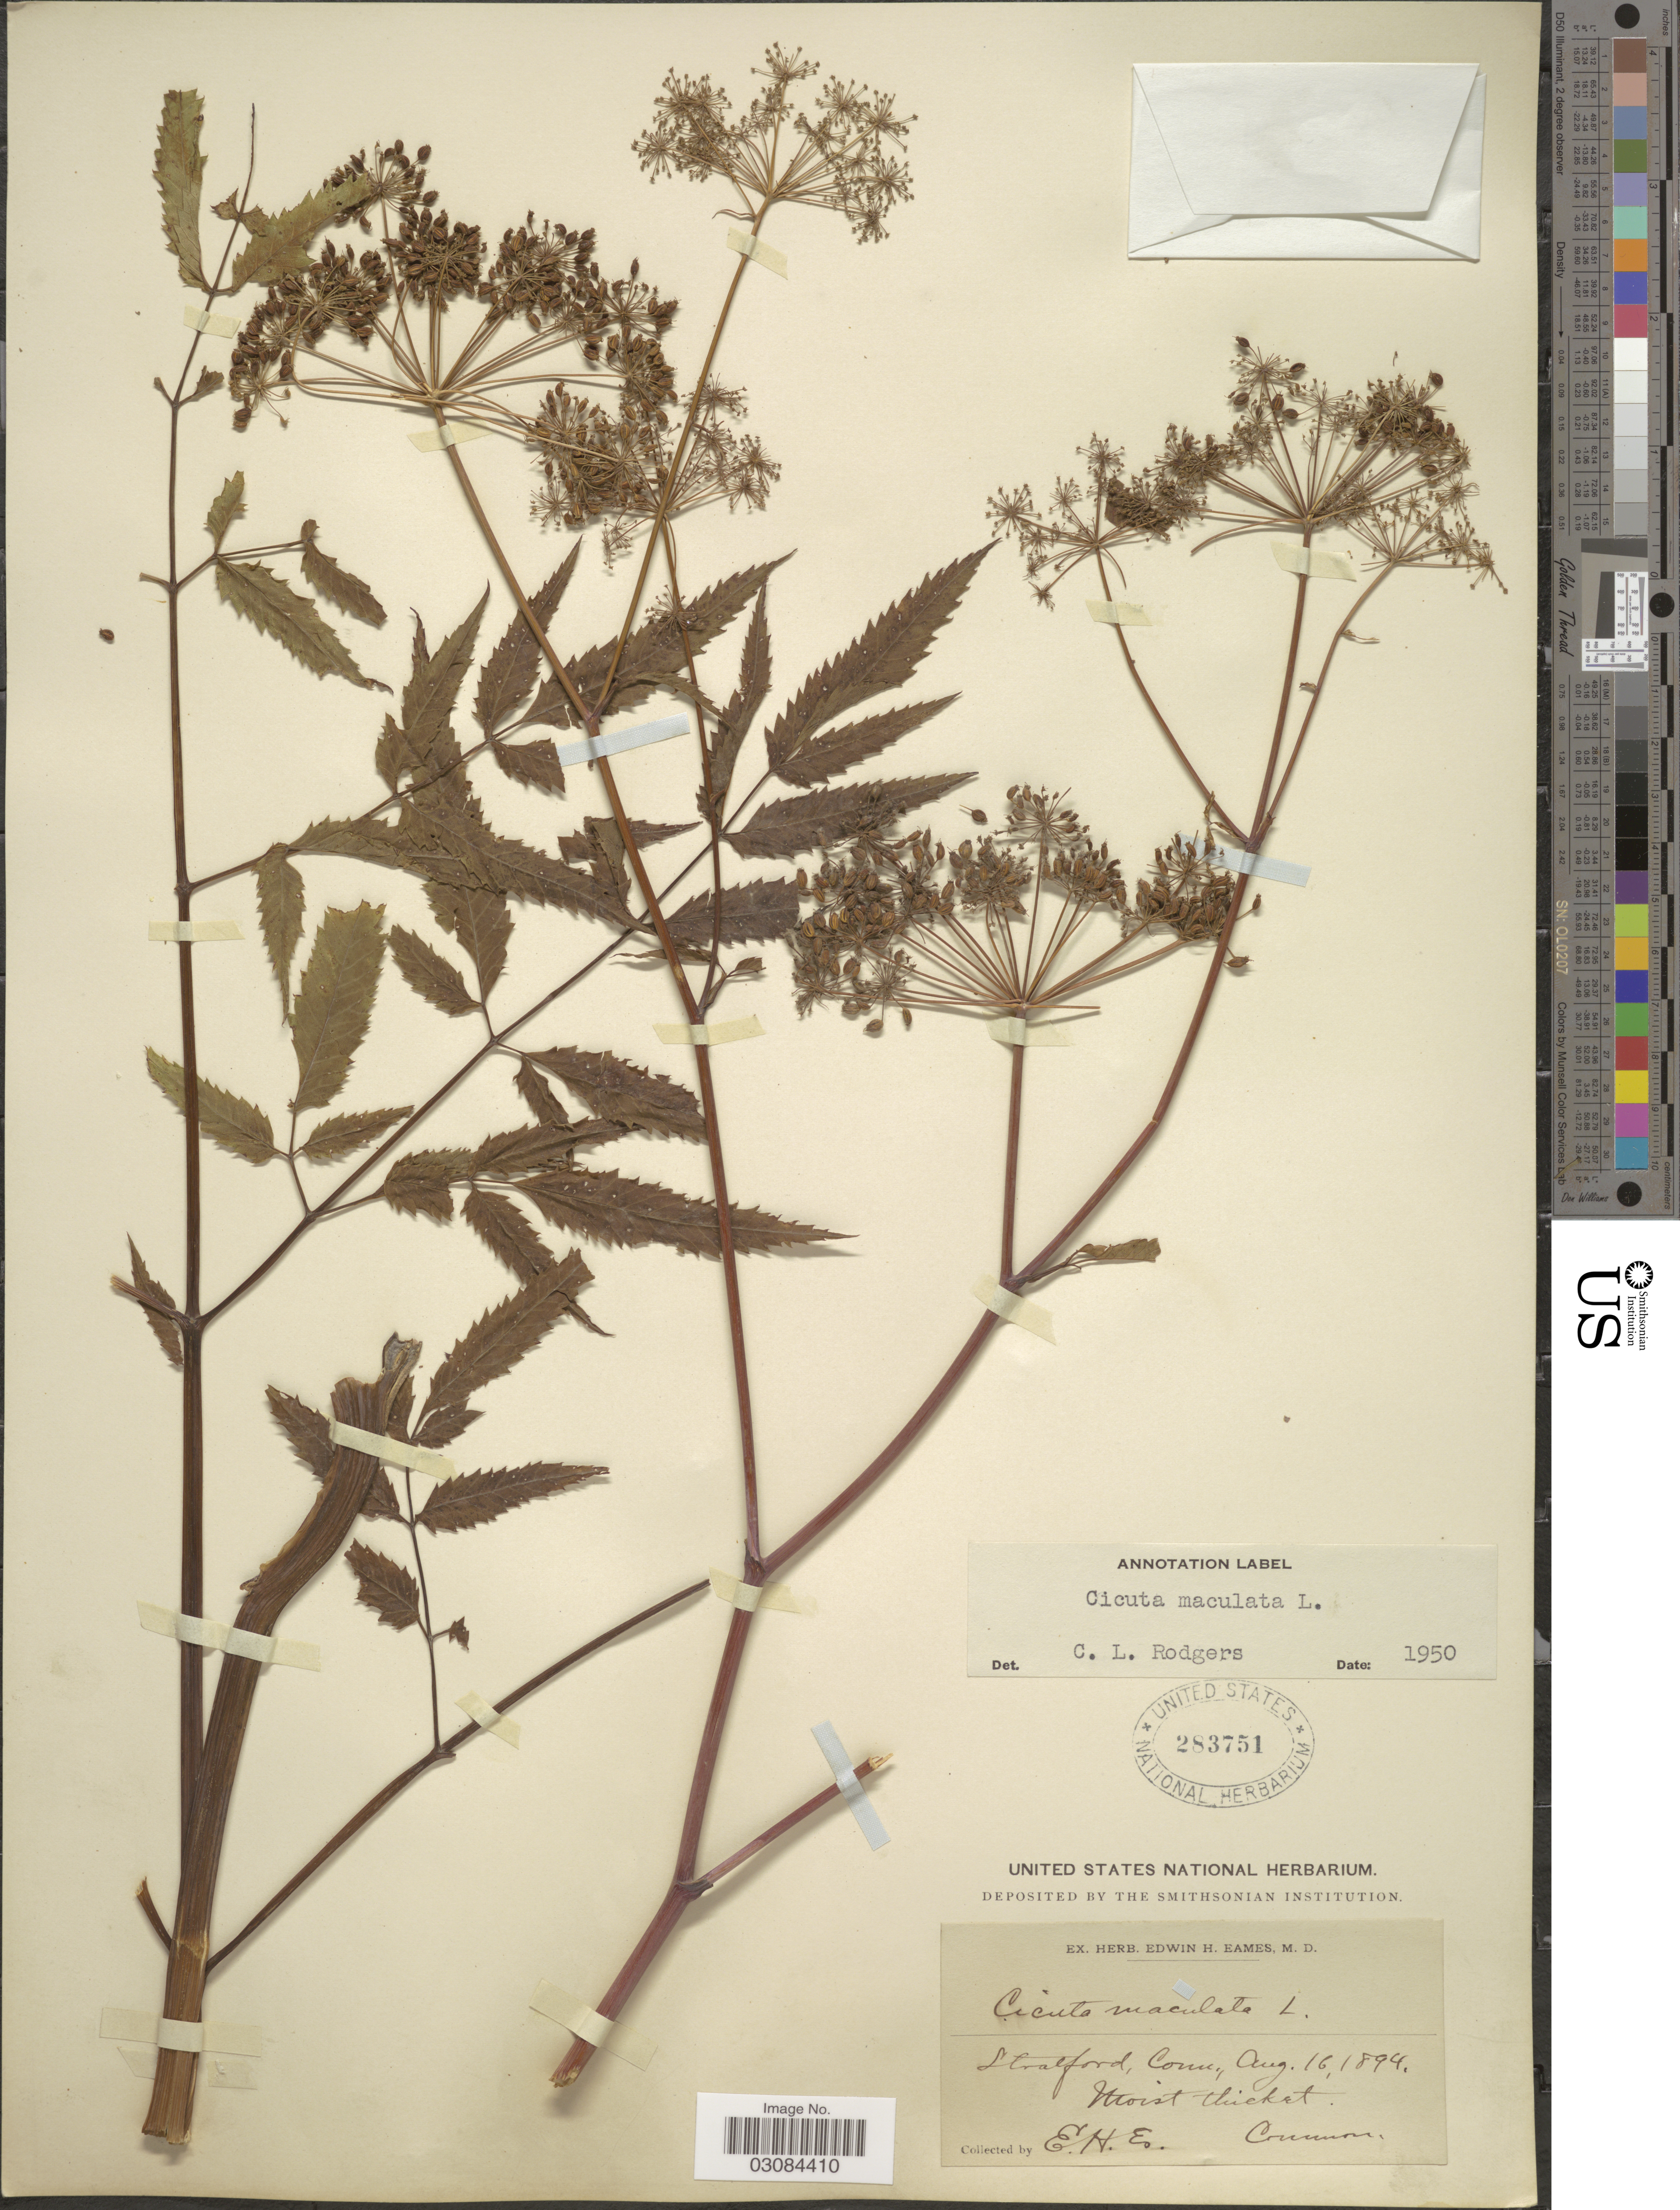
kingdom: Plantae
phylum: Tracheophyta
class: Magnoliopsida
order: Apiales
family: Apiaceae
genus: Cicuta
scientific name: Cicuta maculata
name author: L.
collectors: E. H. Eames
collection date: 1894-08-16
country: United States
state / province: Connecticut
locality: Stratford, Conn.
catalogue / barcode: US 283751